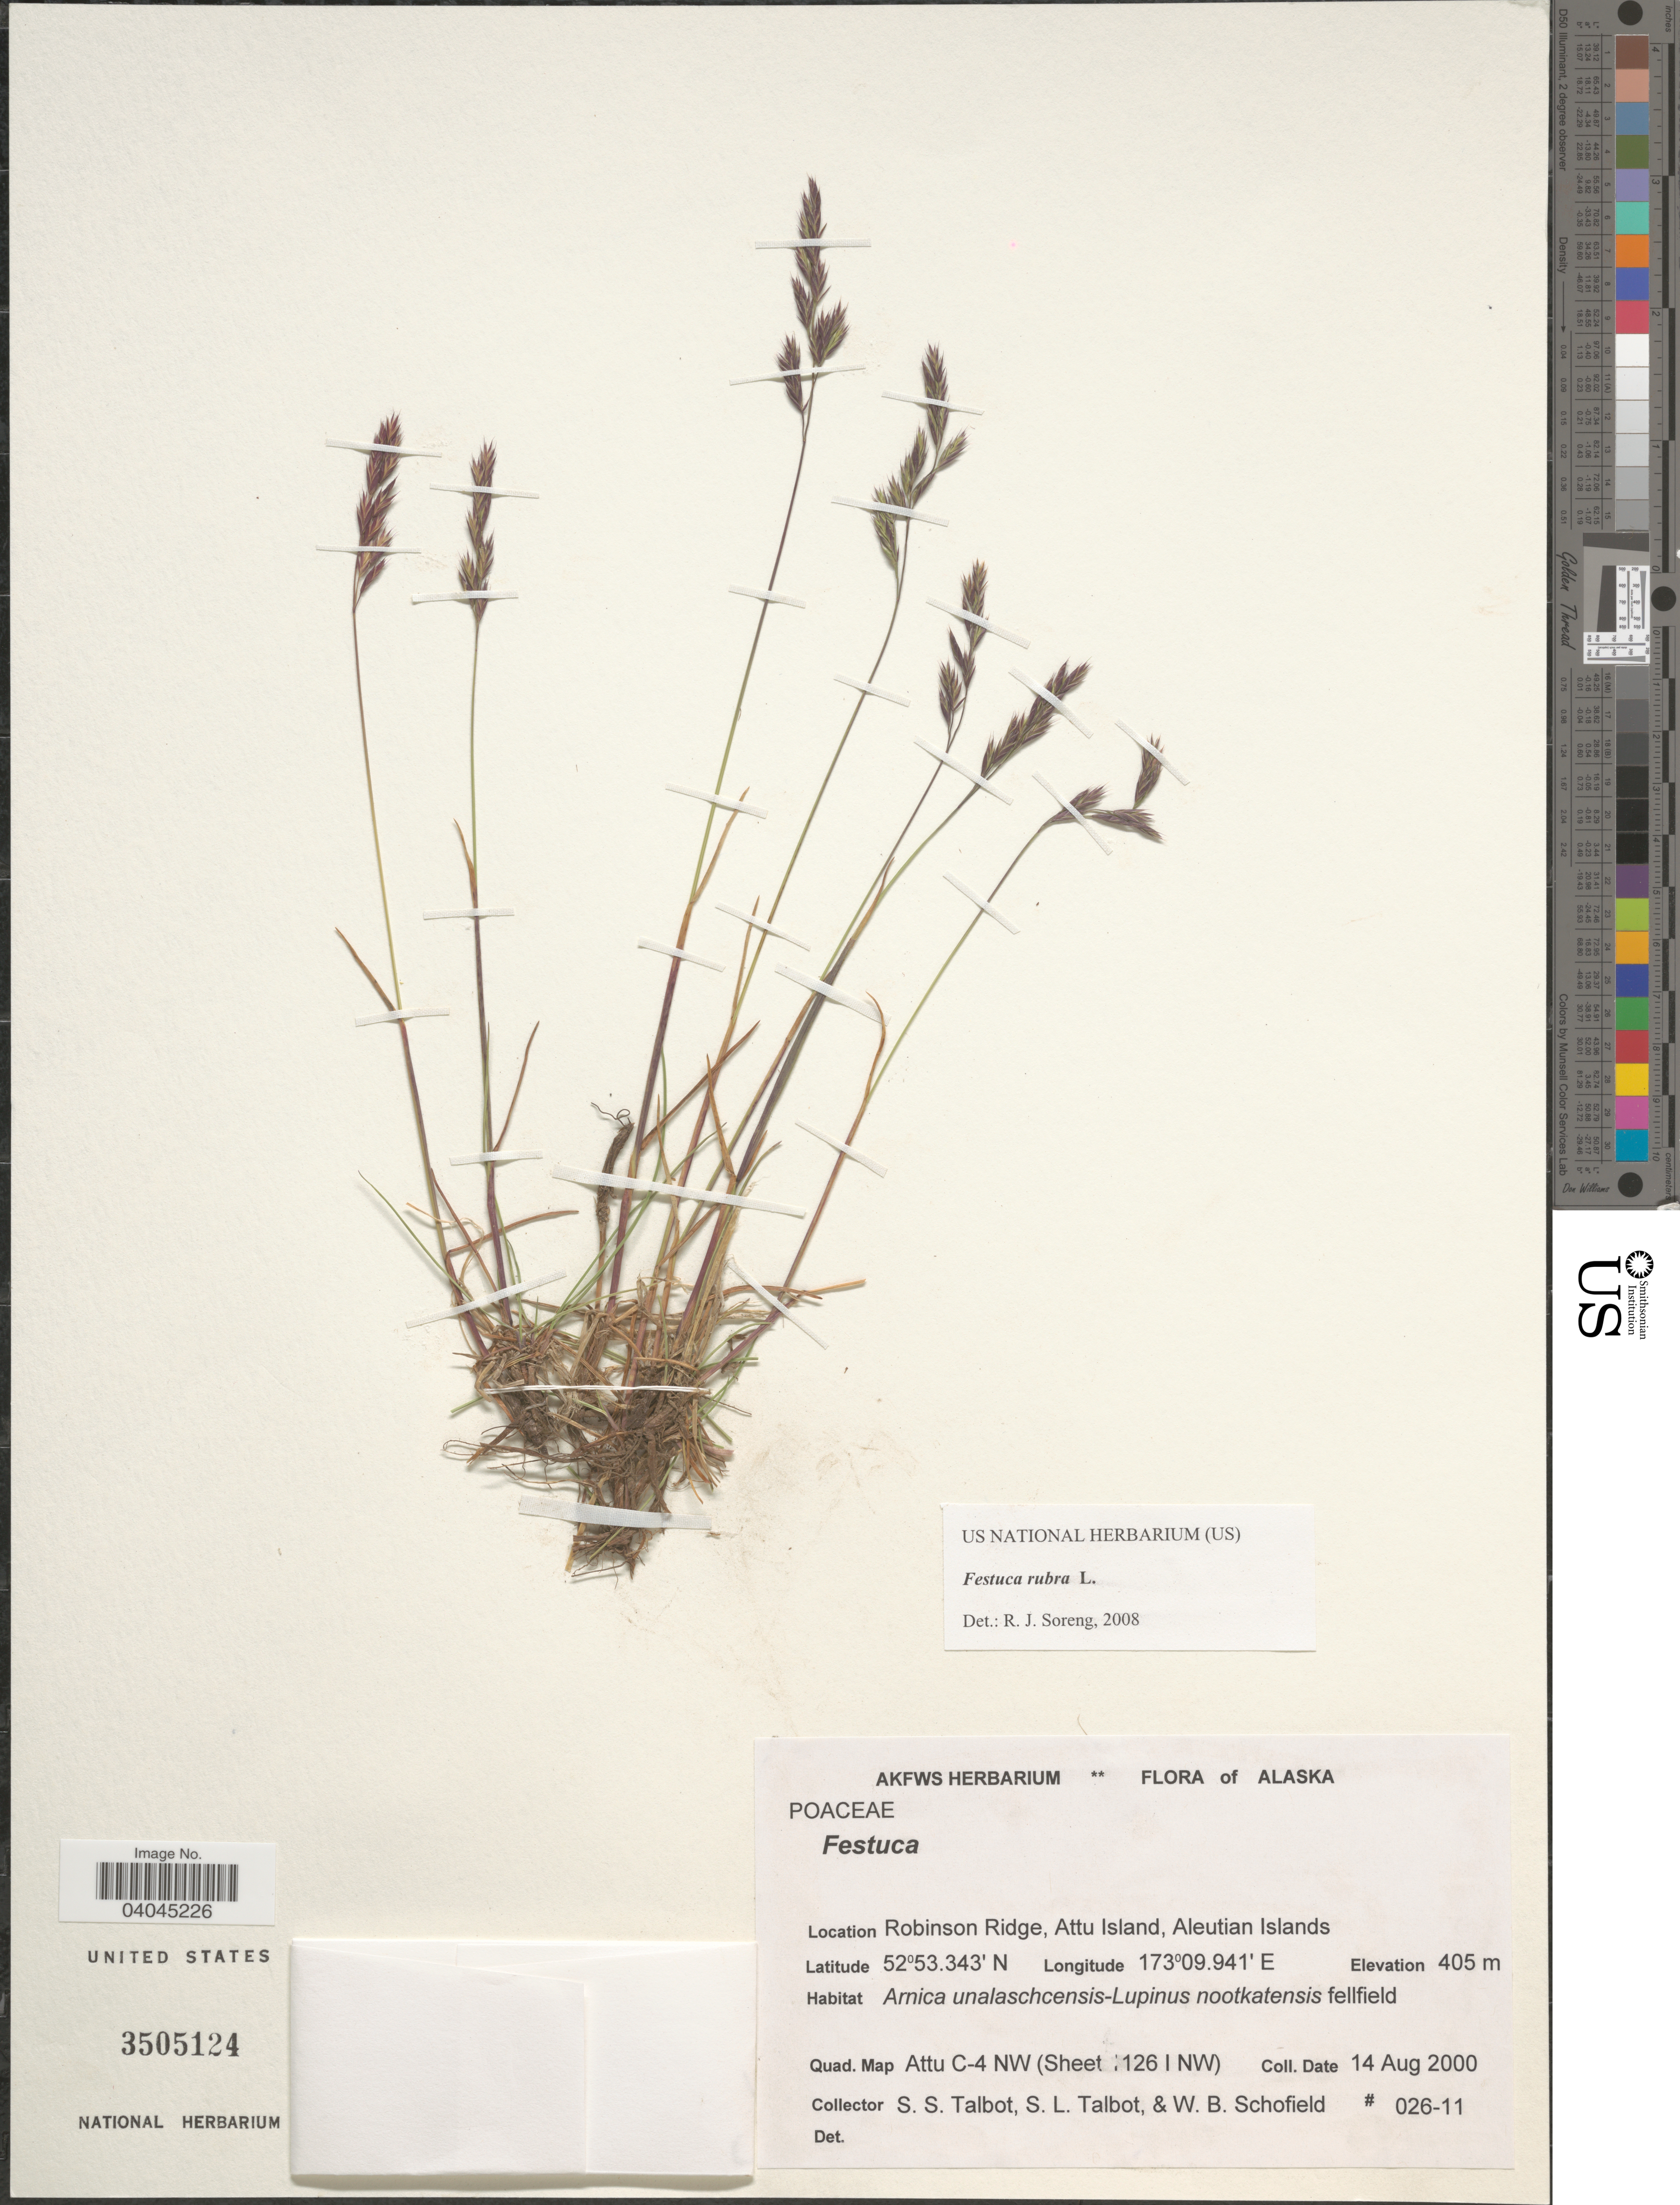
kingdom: Plantae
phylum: Tracheophyta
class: Liliopsida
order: Poales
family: Poaceae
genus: Festuca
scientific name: Festuca rubra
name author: L.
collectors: S. S. Talbot, S. Talbot & W. Schofield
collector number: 026-11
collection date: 2000-08-14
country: United States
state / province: Alaska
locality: Robinson Ridge, Attu Island, Aleutian Islands.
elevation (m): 405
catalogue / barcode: US 3505124